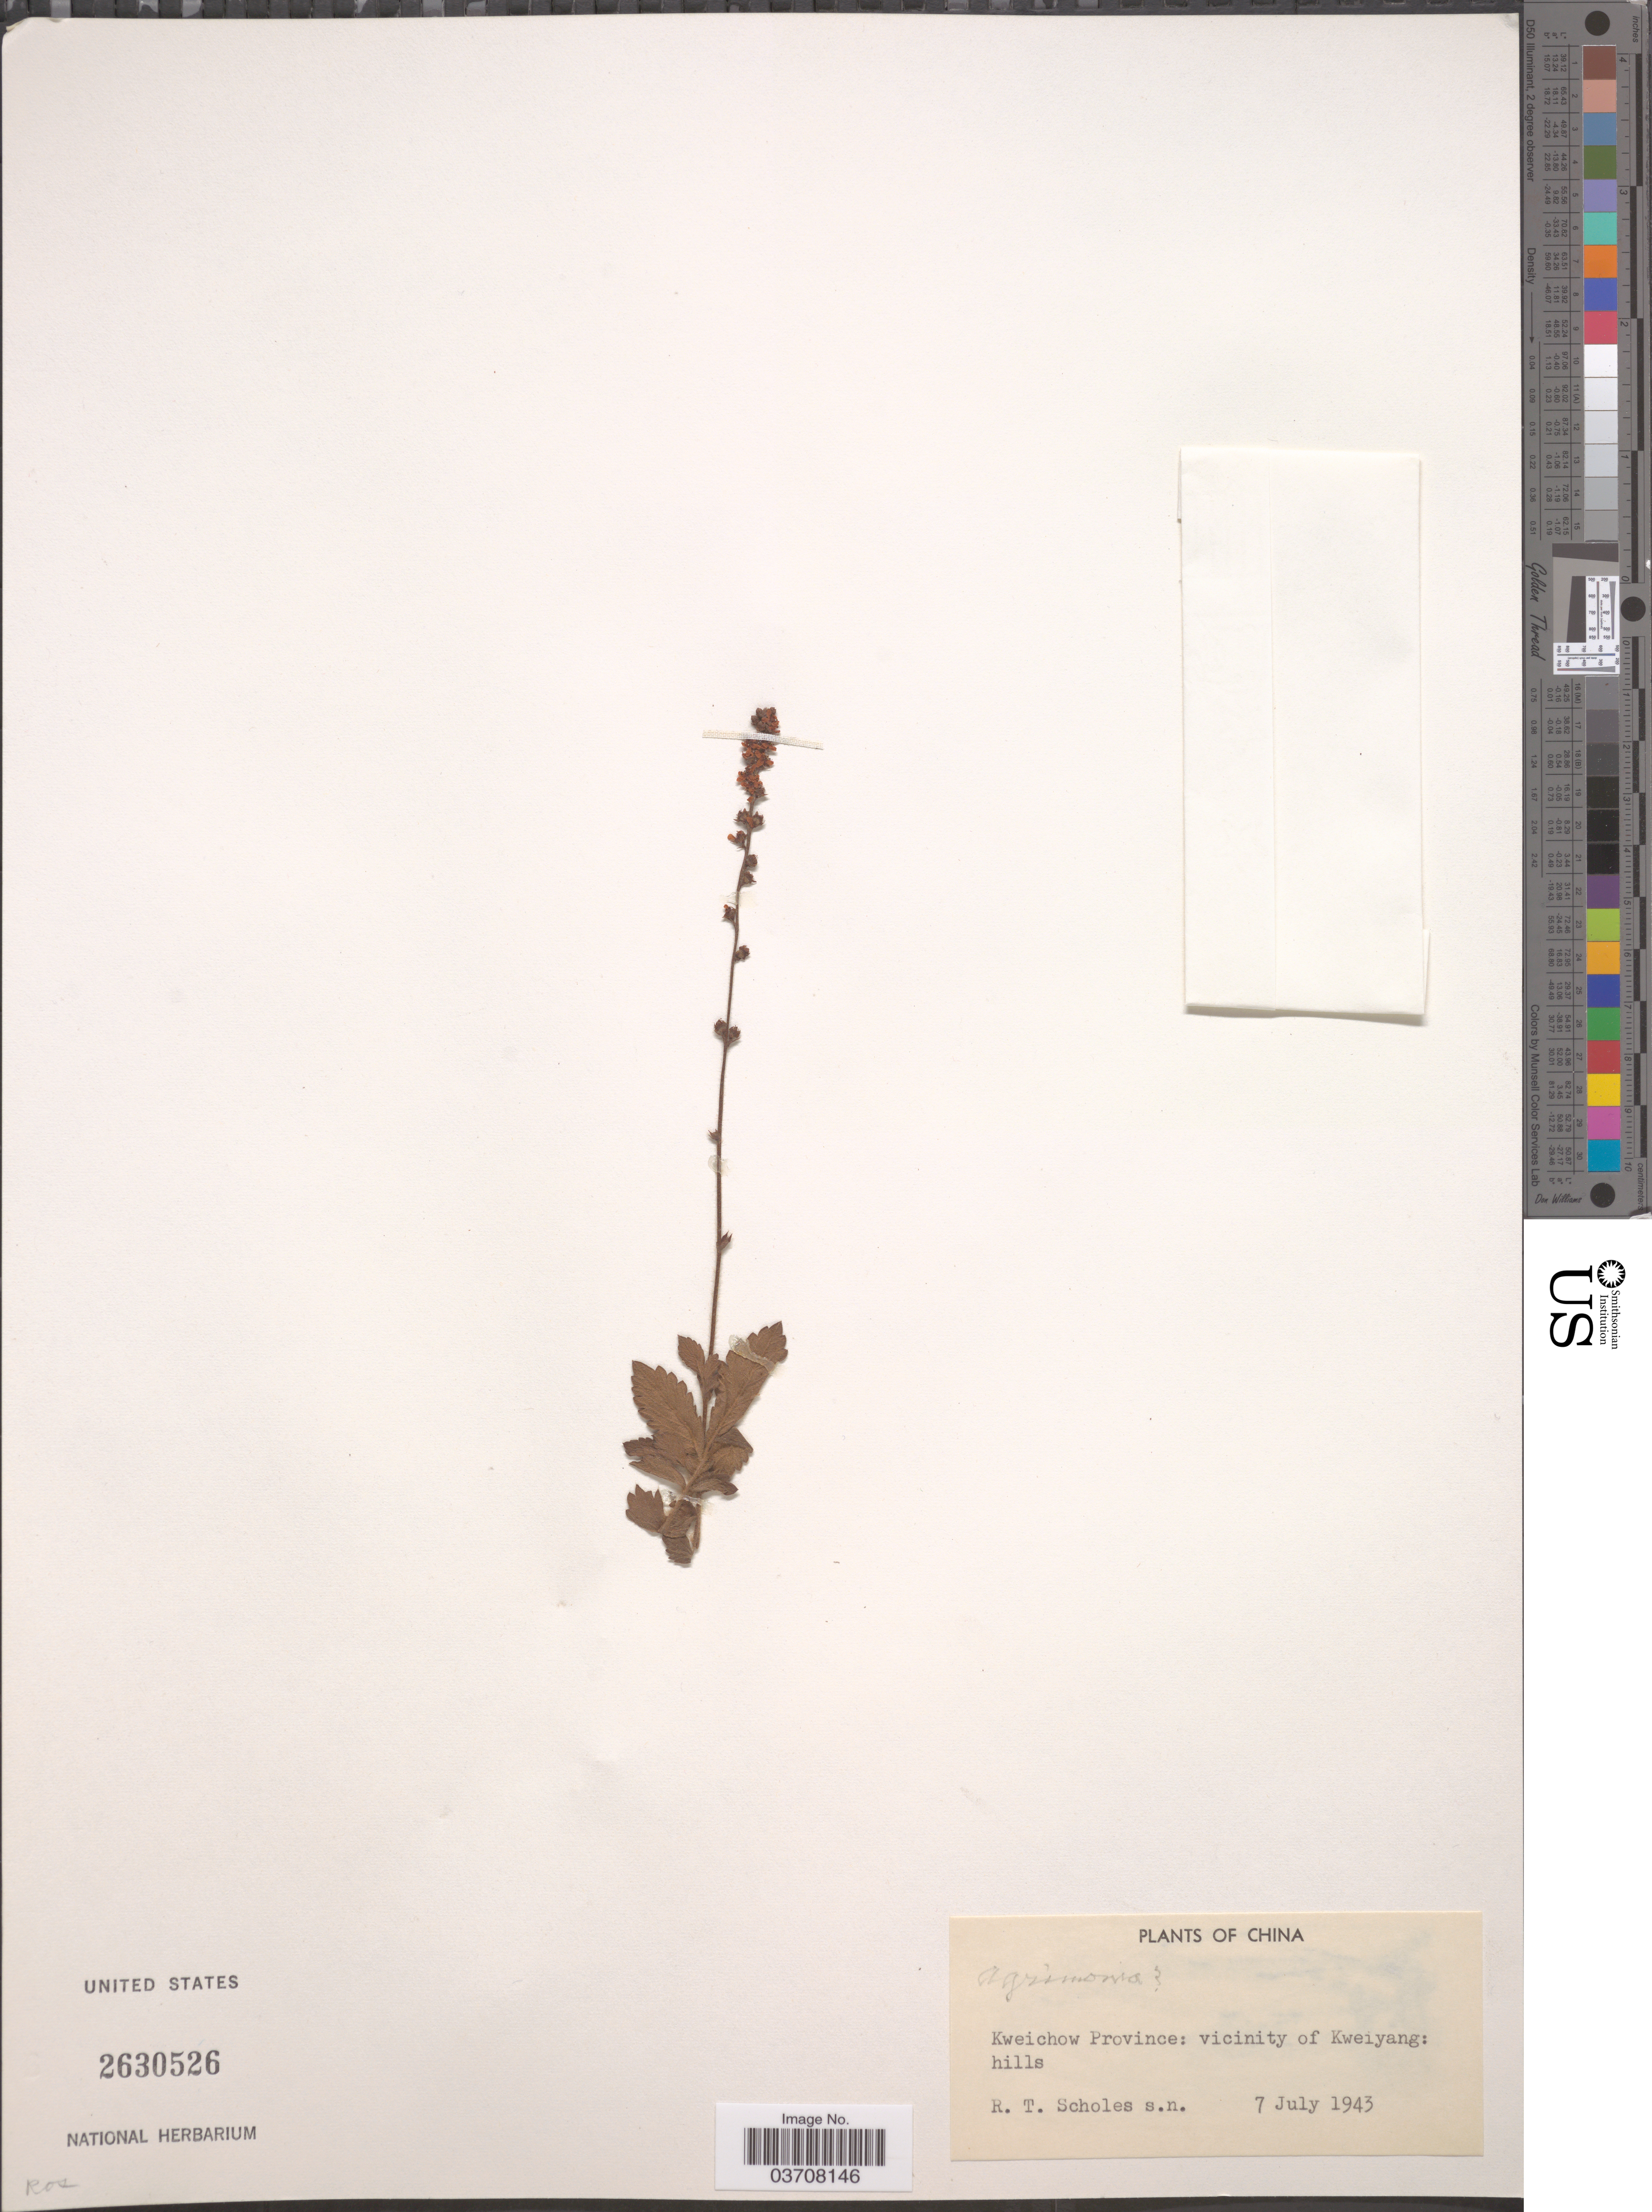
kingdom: Plantae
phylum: Tracheophyta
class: Magnoliopsida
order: Rosales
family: Rosaceae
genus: Agrimonia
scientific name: Agrimonia sp.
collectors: R. Scholes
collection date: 1943-07-07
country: China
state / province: Guizhou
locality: Kweichow Province: vicinity of Kweiyang: hills.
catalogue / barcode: US 2630526